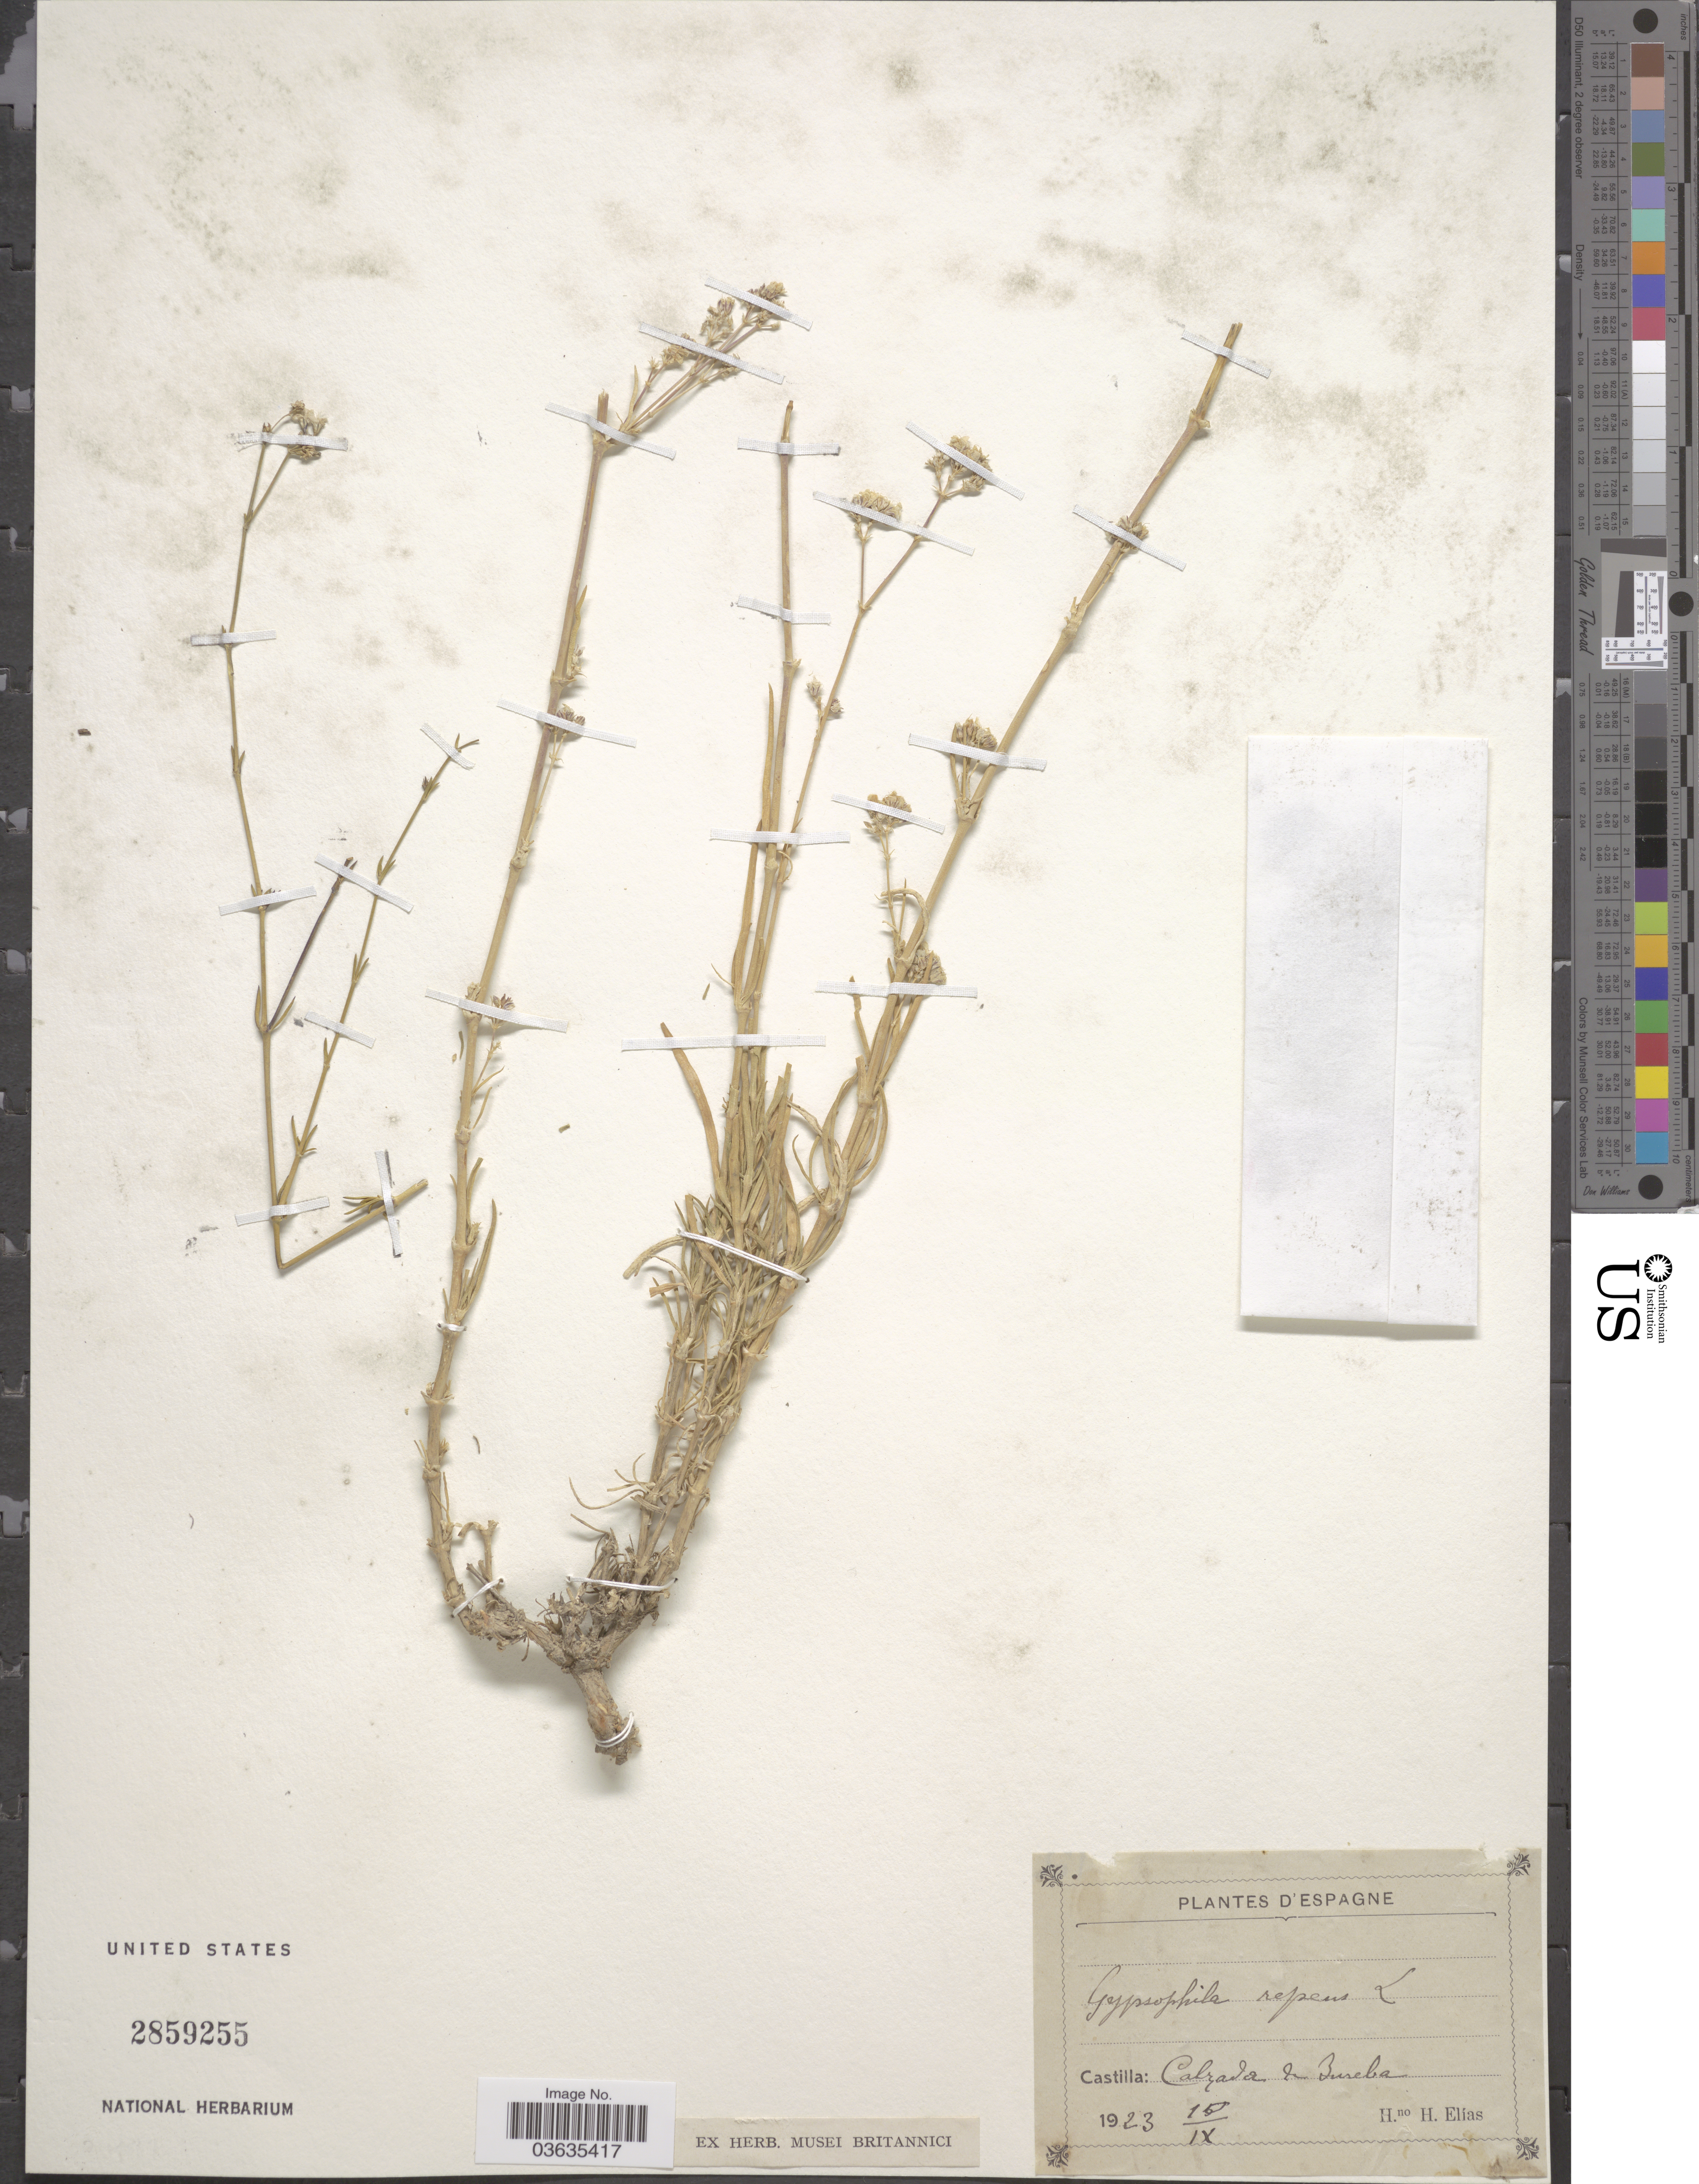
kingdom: Plantae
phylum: Tracheophyta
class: Magnoliopsida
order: Caryophyllales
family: Caryophyllaceae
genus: Gypsophila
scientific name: Gypsophila repens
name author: L.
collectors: H. Elías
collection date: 1923-09-10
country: Spain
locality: Espagne. Castilla: Calzada de Bureba.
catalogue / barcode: US 2859255